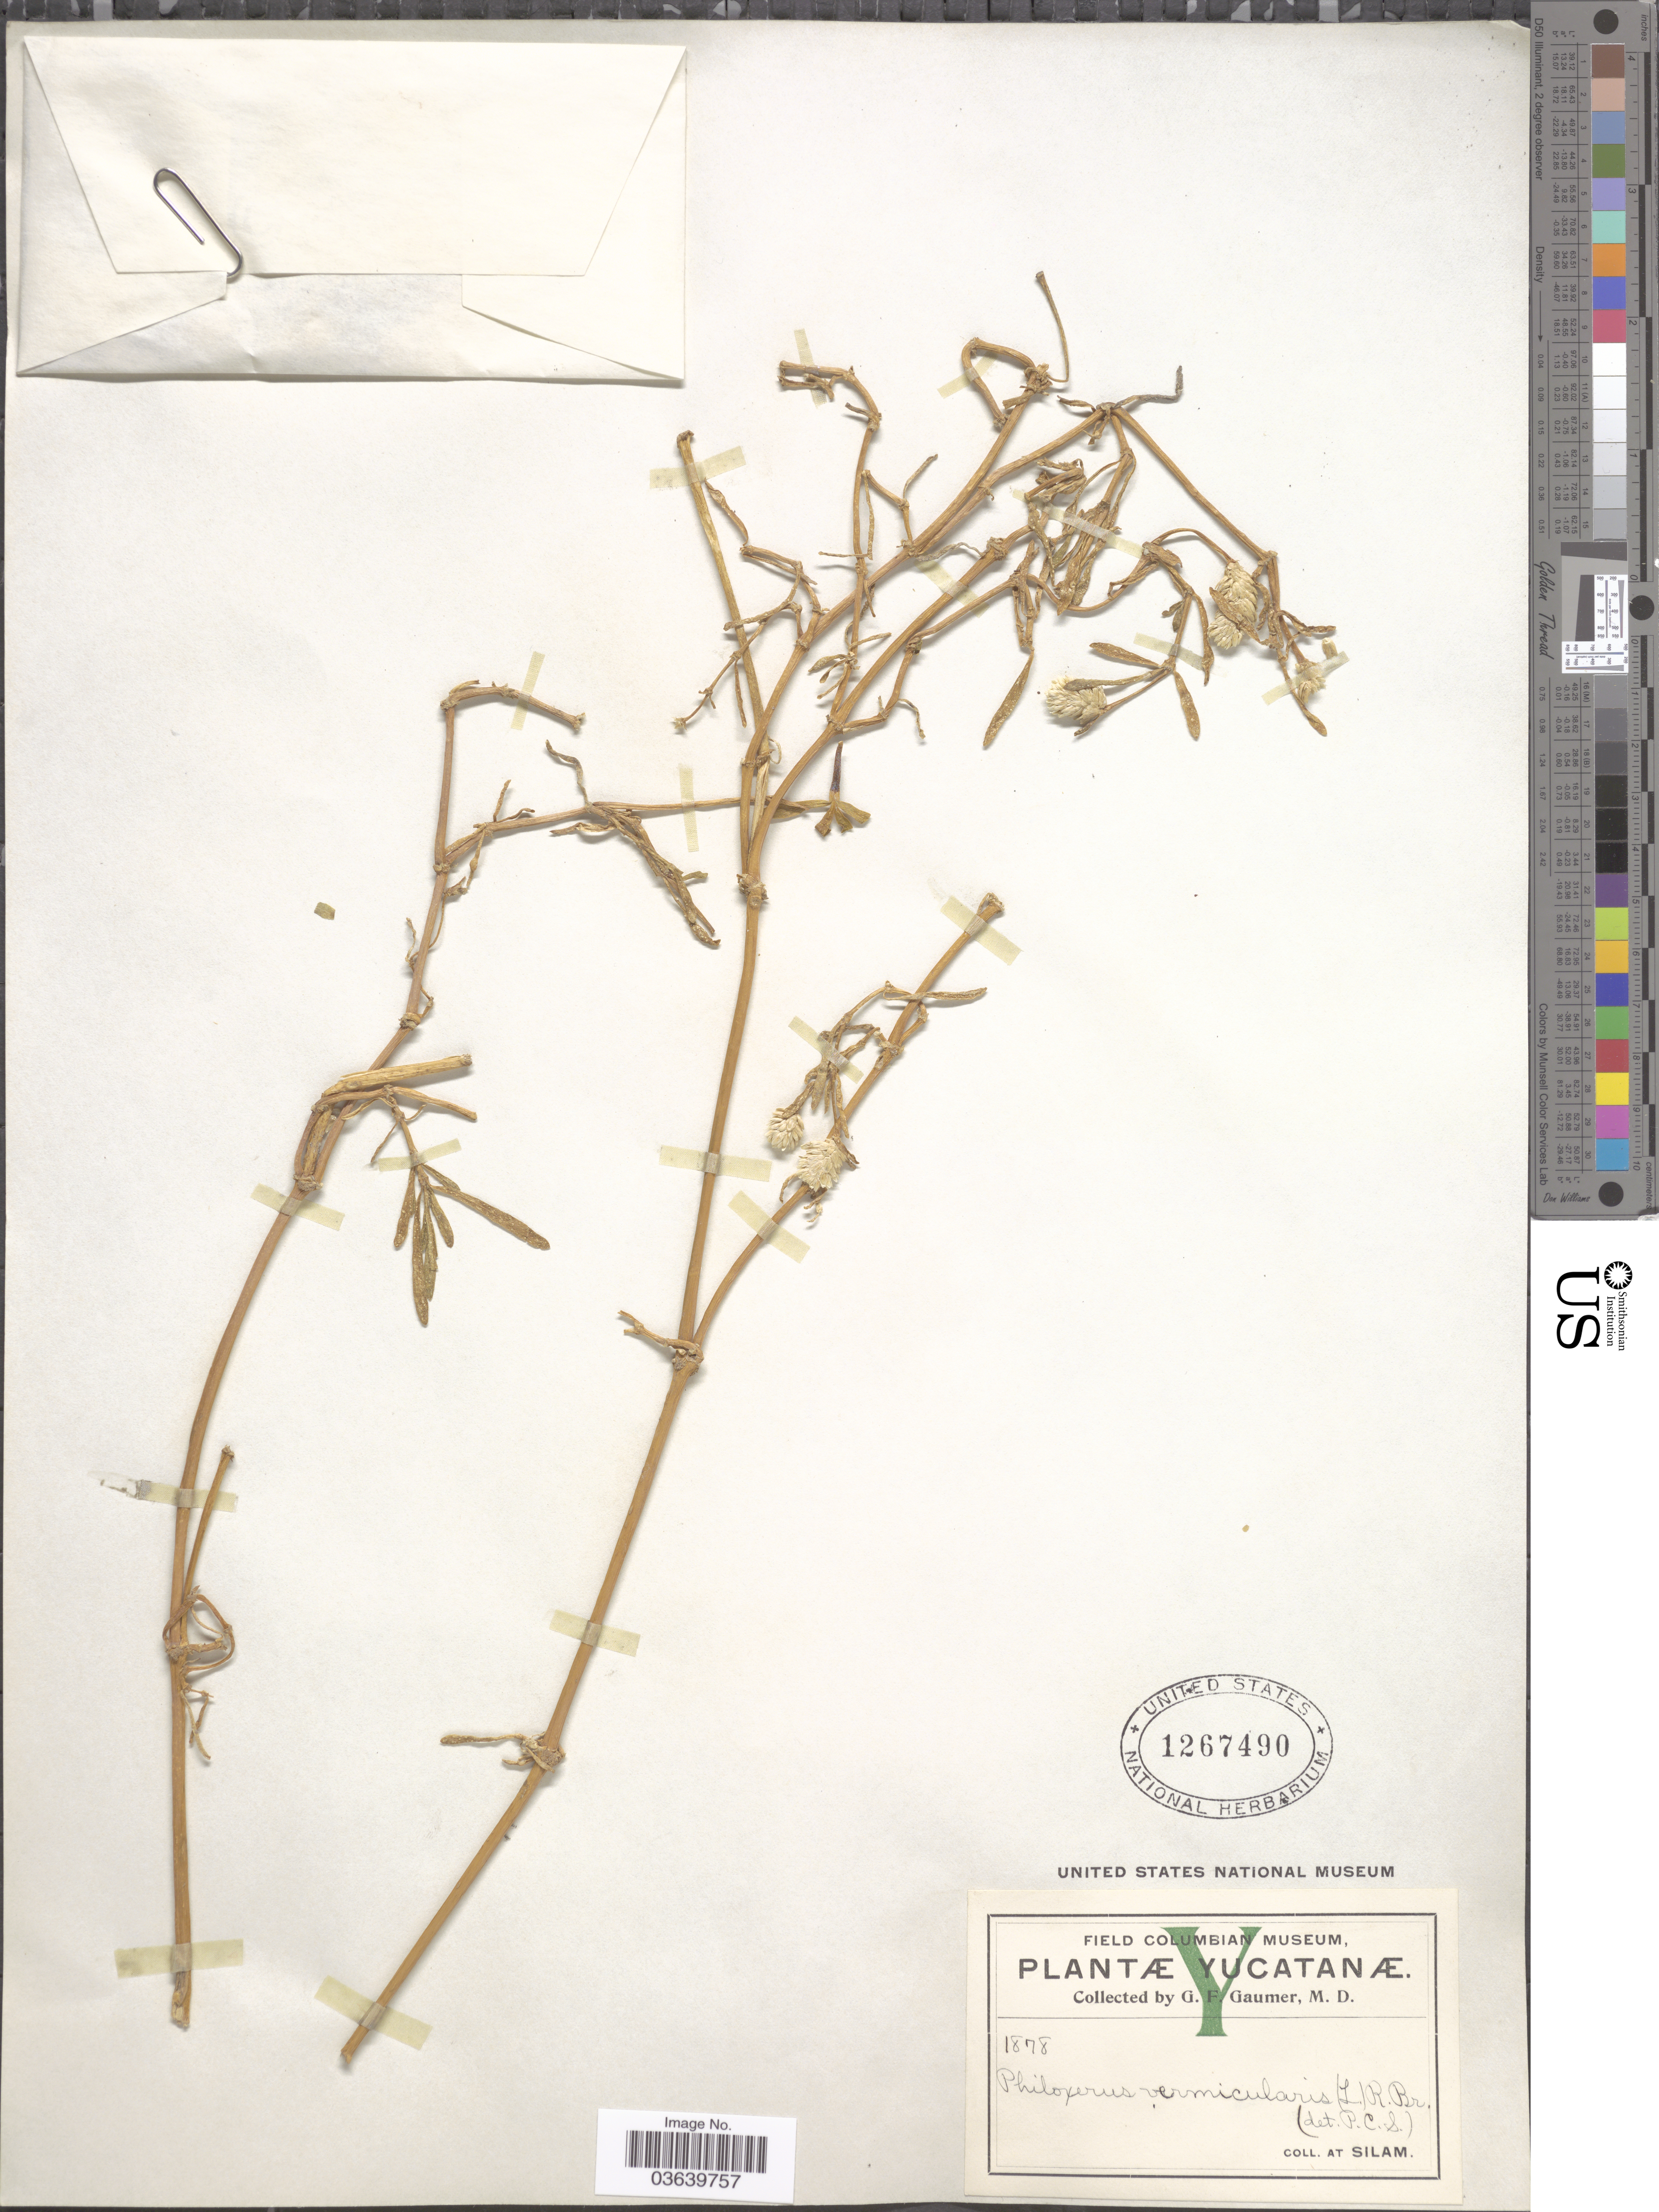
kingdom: Plantae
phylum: Tracheophyta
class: Magnoliopsida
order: Caryophyllales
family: Amaranthaceae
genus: Gomphrena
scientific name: Gomphrena vermicularis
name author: L.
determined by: Strong, Mark T., (BOT), Smithsonian Institution - National Museum of Natural History (UNITED STATES)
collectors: G. F. Gaumer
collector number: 1878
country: Mexico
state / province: Yucatán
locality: Silam.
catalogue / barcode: US 1267490